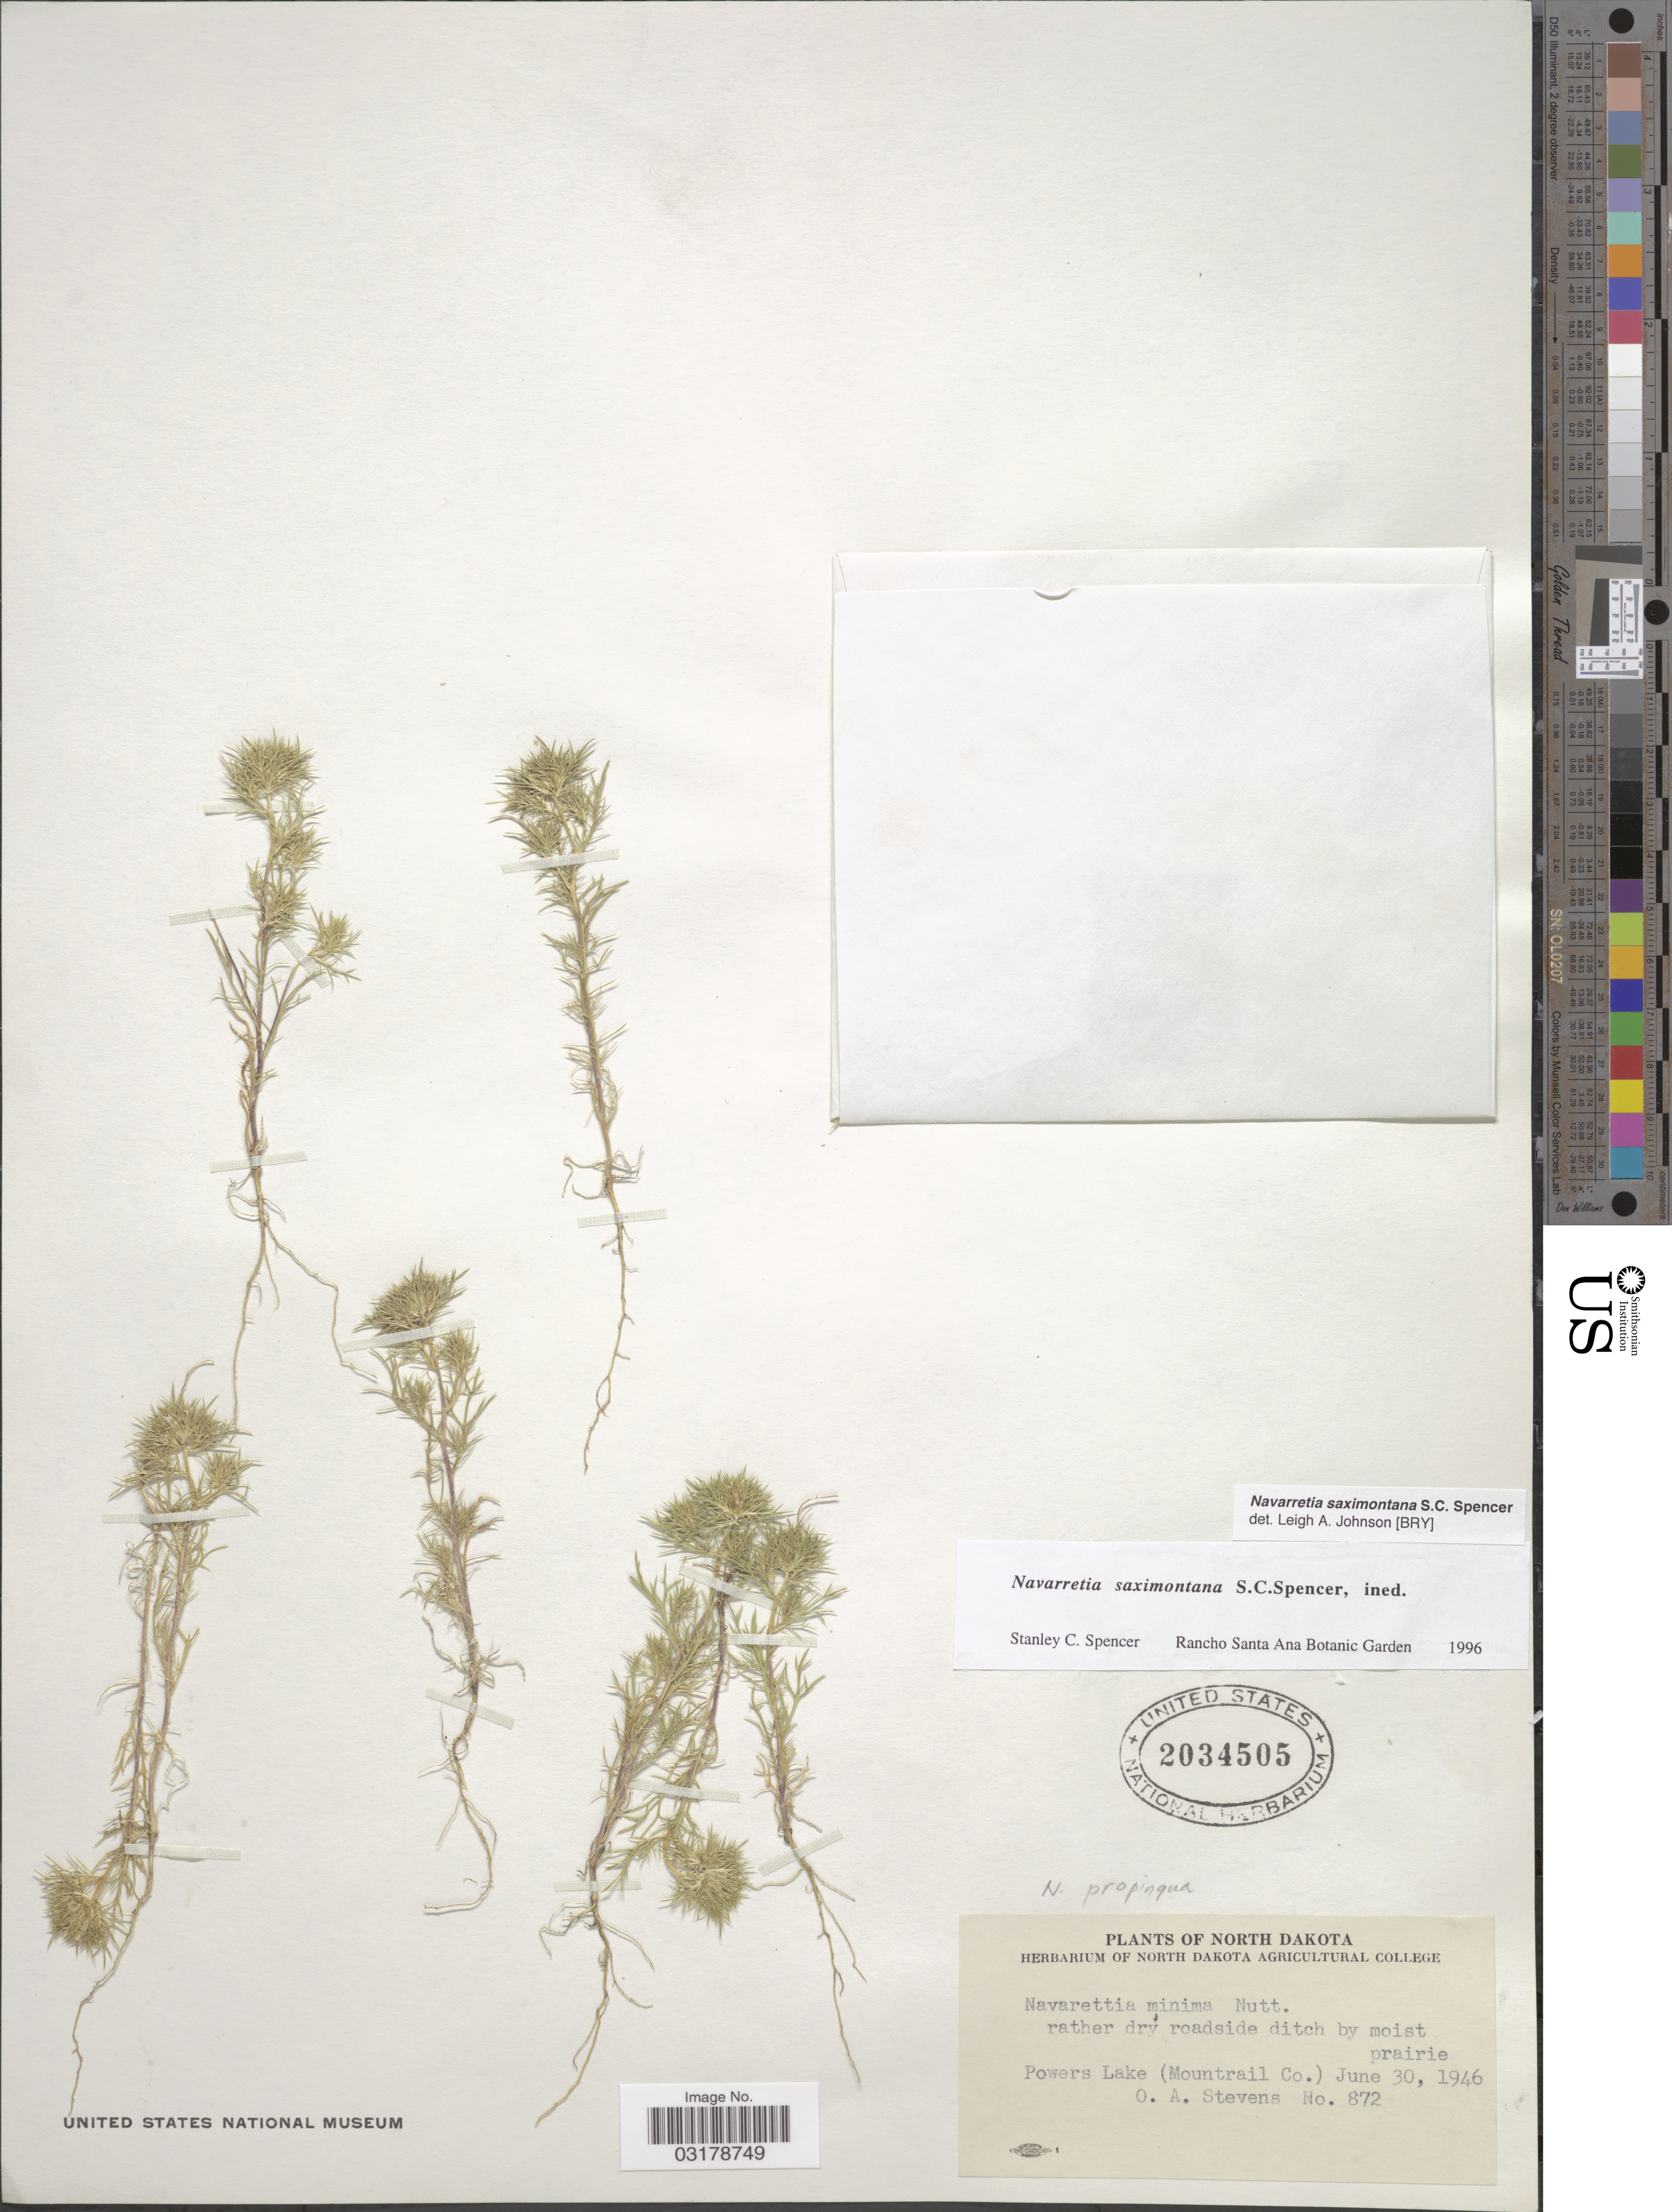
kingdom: Plantae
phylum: Tracheophyta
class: Magnoliopsida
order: Ericales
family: Polemoniaceae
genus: Navarretia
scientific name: Navarretia saximontana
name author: S.C. Spencer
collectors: O. A. Stevens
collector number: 872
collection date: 1946-06-30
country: United States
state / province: North Dakota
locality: Powers Lake (Mountrail Co.).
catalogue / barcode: US 2034505